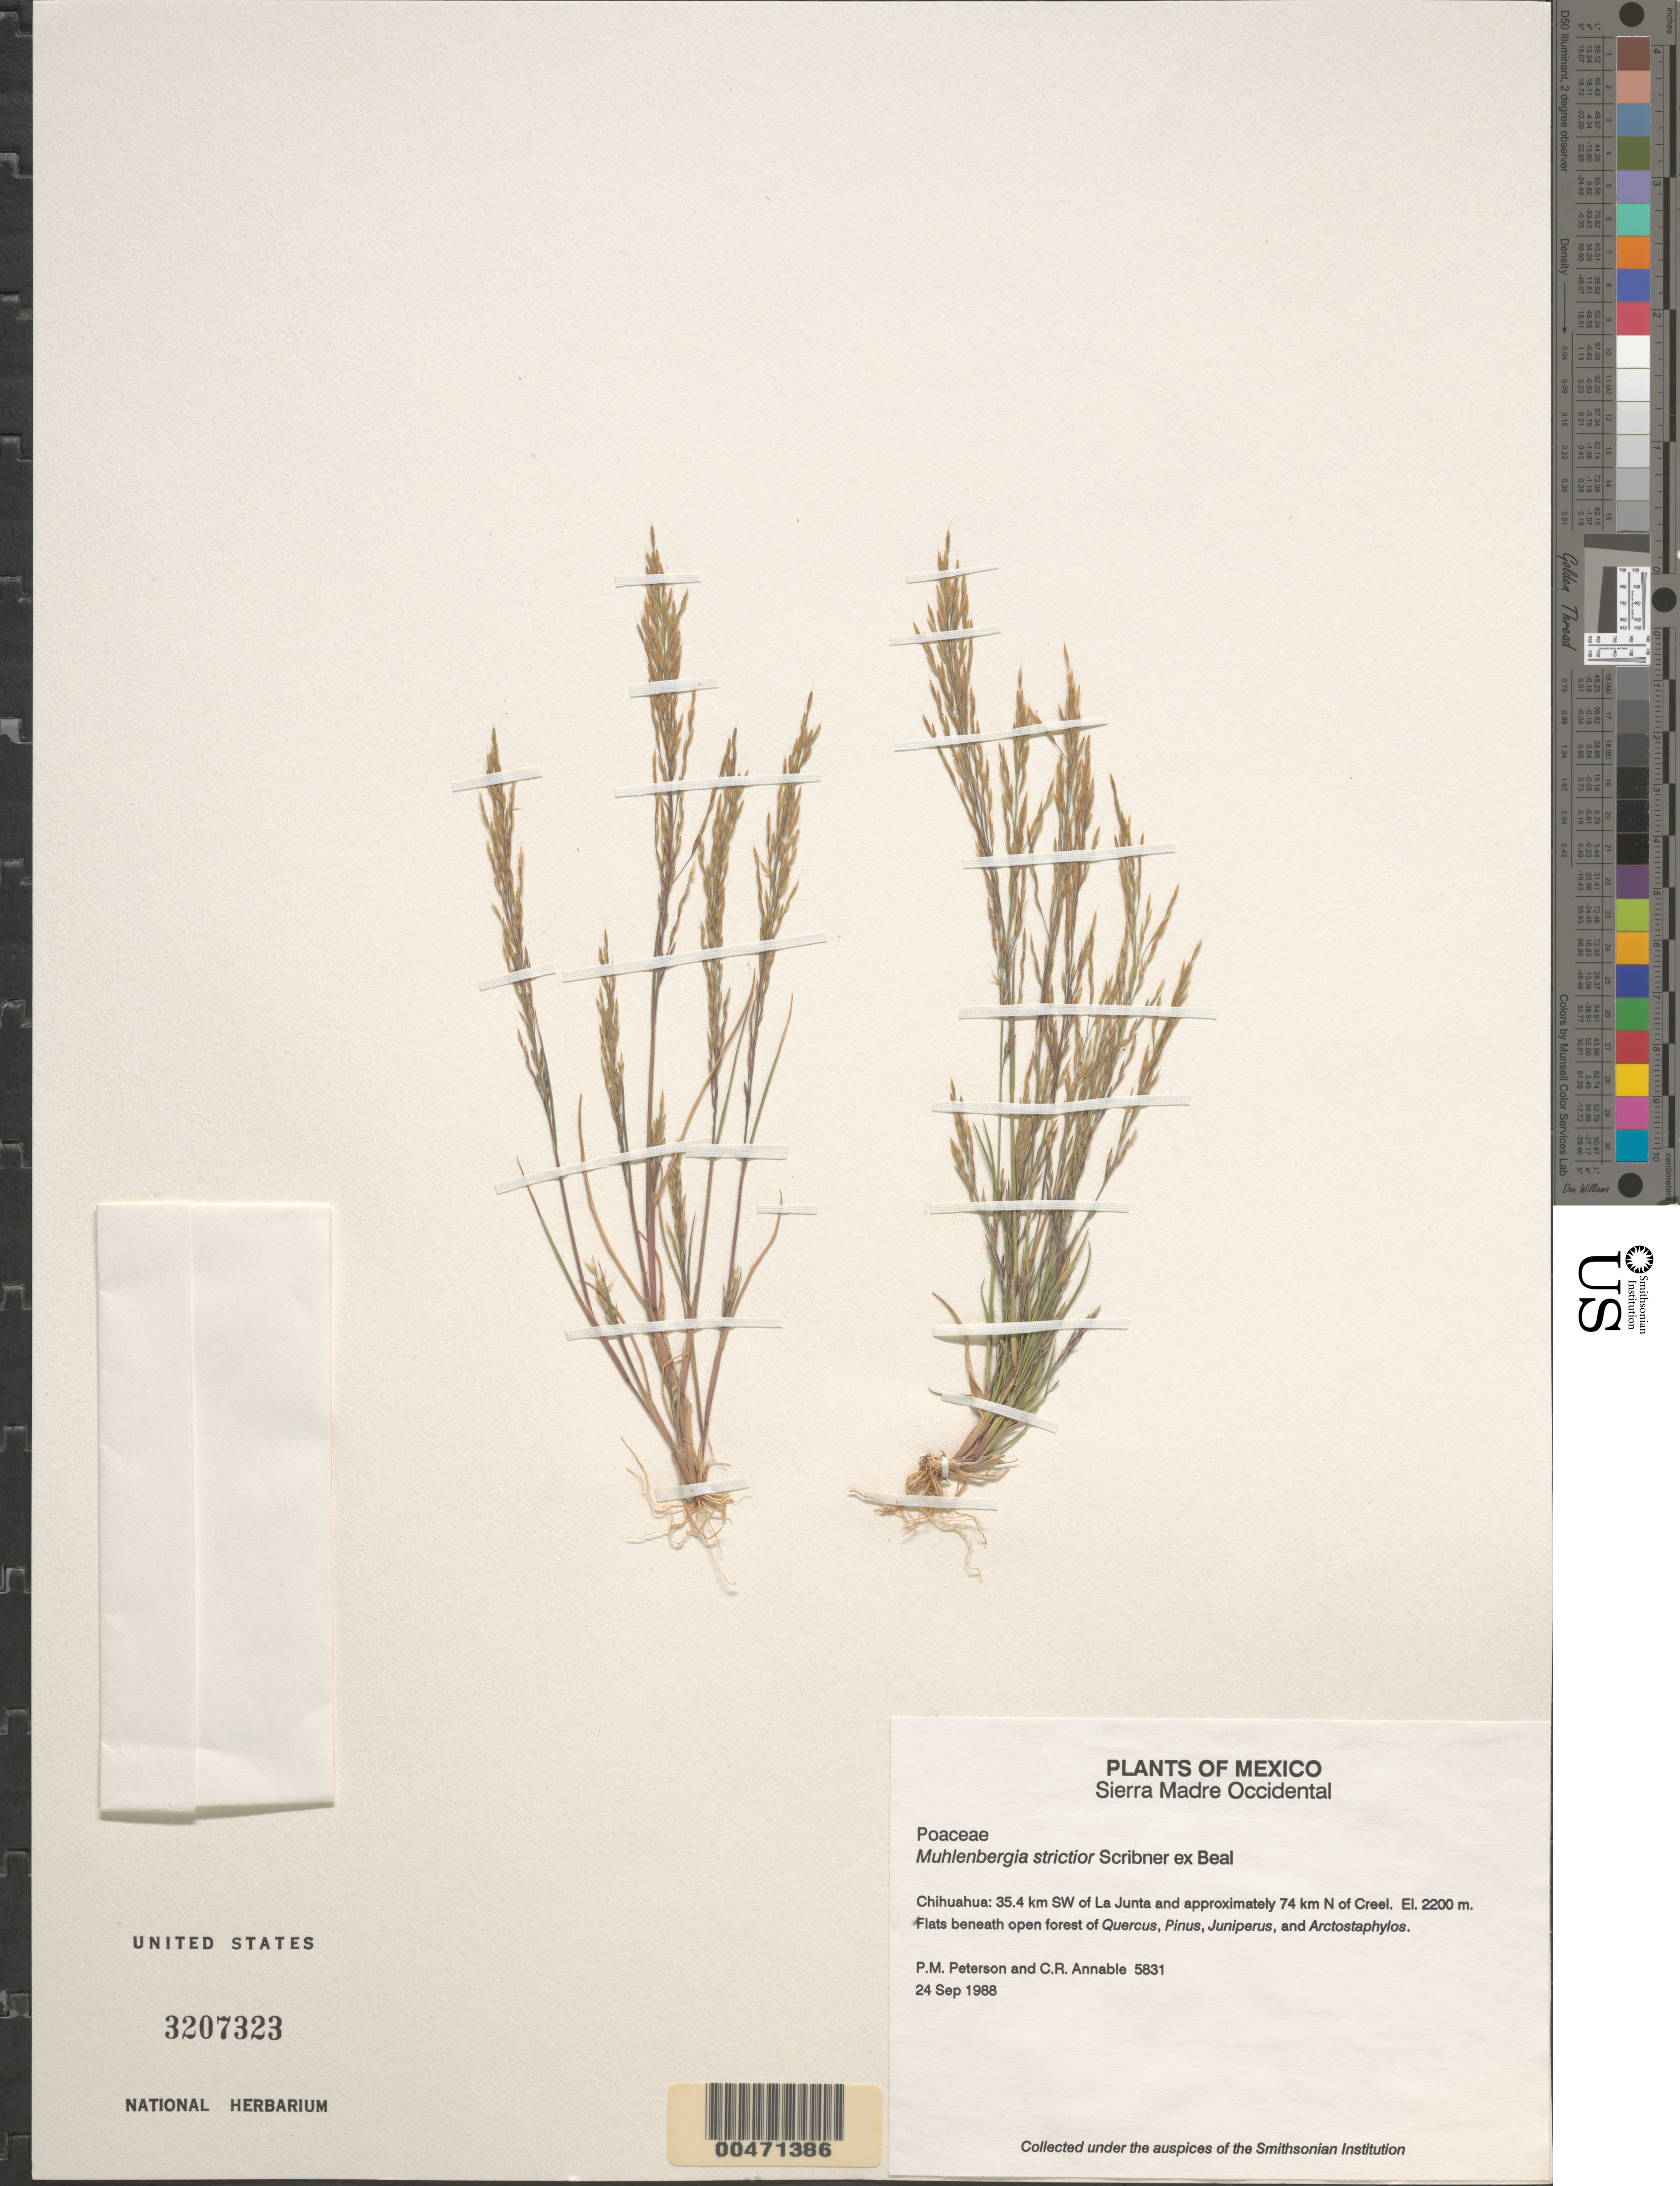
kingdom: Plantae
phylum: Tracheophyta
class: Liliopsida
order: Poales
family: Poaceae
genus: Muhlenbergia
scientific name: Muhlenbergia strictior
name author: Scribn. ex W.J. Beal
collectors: P. M. Peterson & C. R. Annable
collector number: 05831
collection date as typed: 24 Sep 1988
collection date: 1988-09-24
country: Mexico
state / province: Chihuahua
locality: Sierra Madre Occidental, 35.4 km SW of La Junta and approximately 74 km N of Creel.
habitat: Flats beneath open forest of Quercus, Pinus, Juniperus, and Arctostaphylos.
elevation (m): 2200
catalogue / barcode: US 3207323